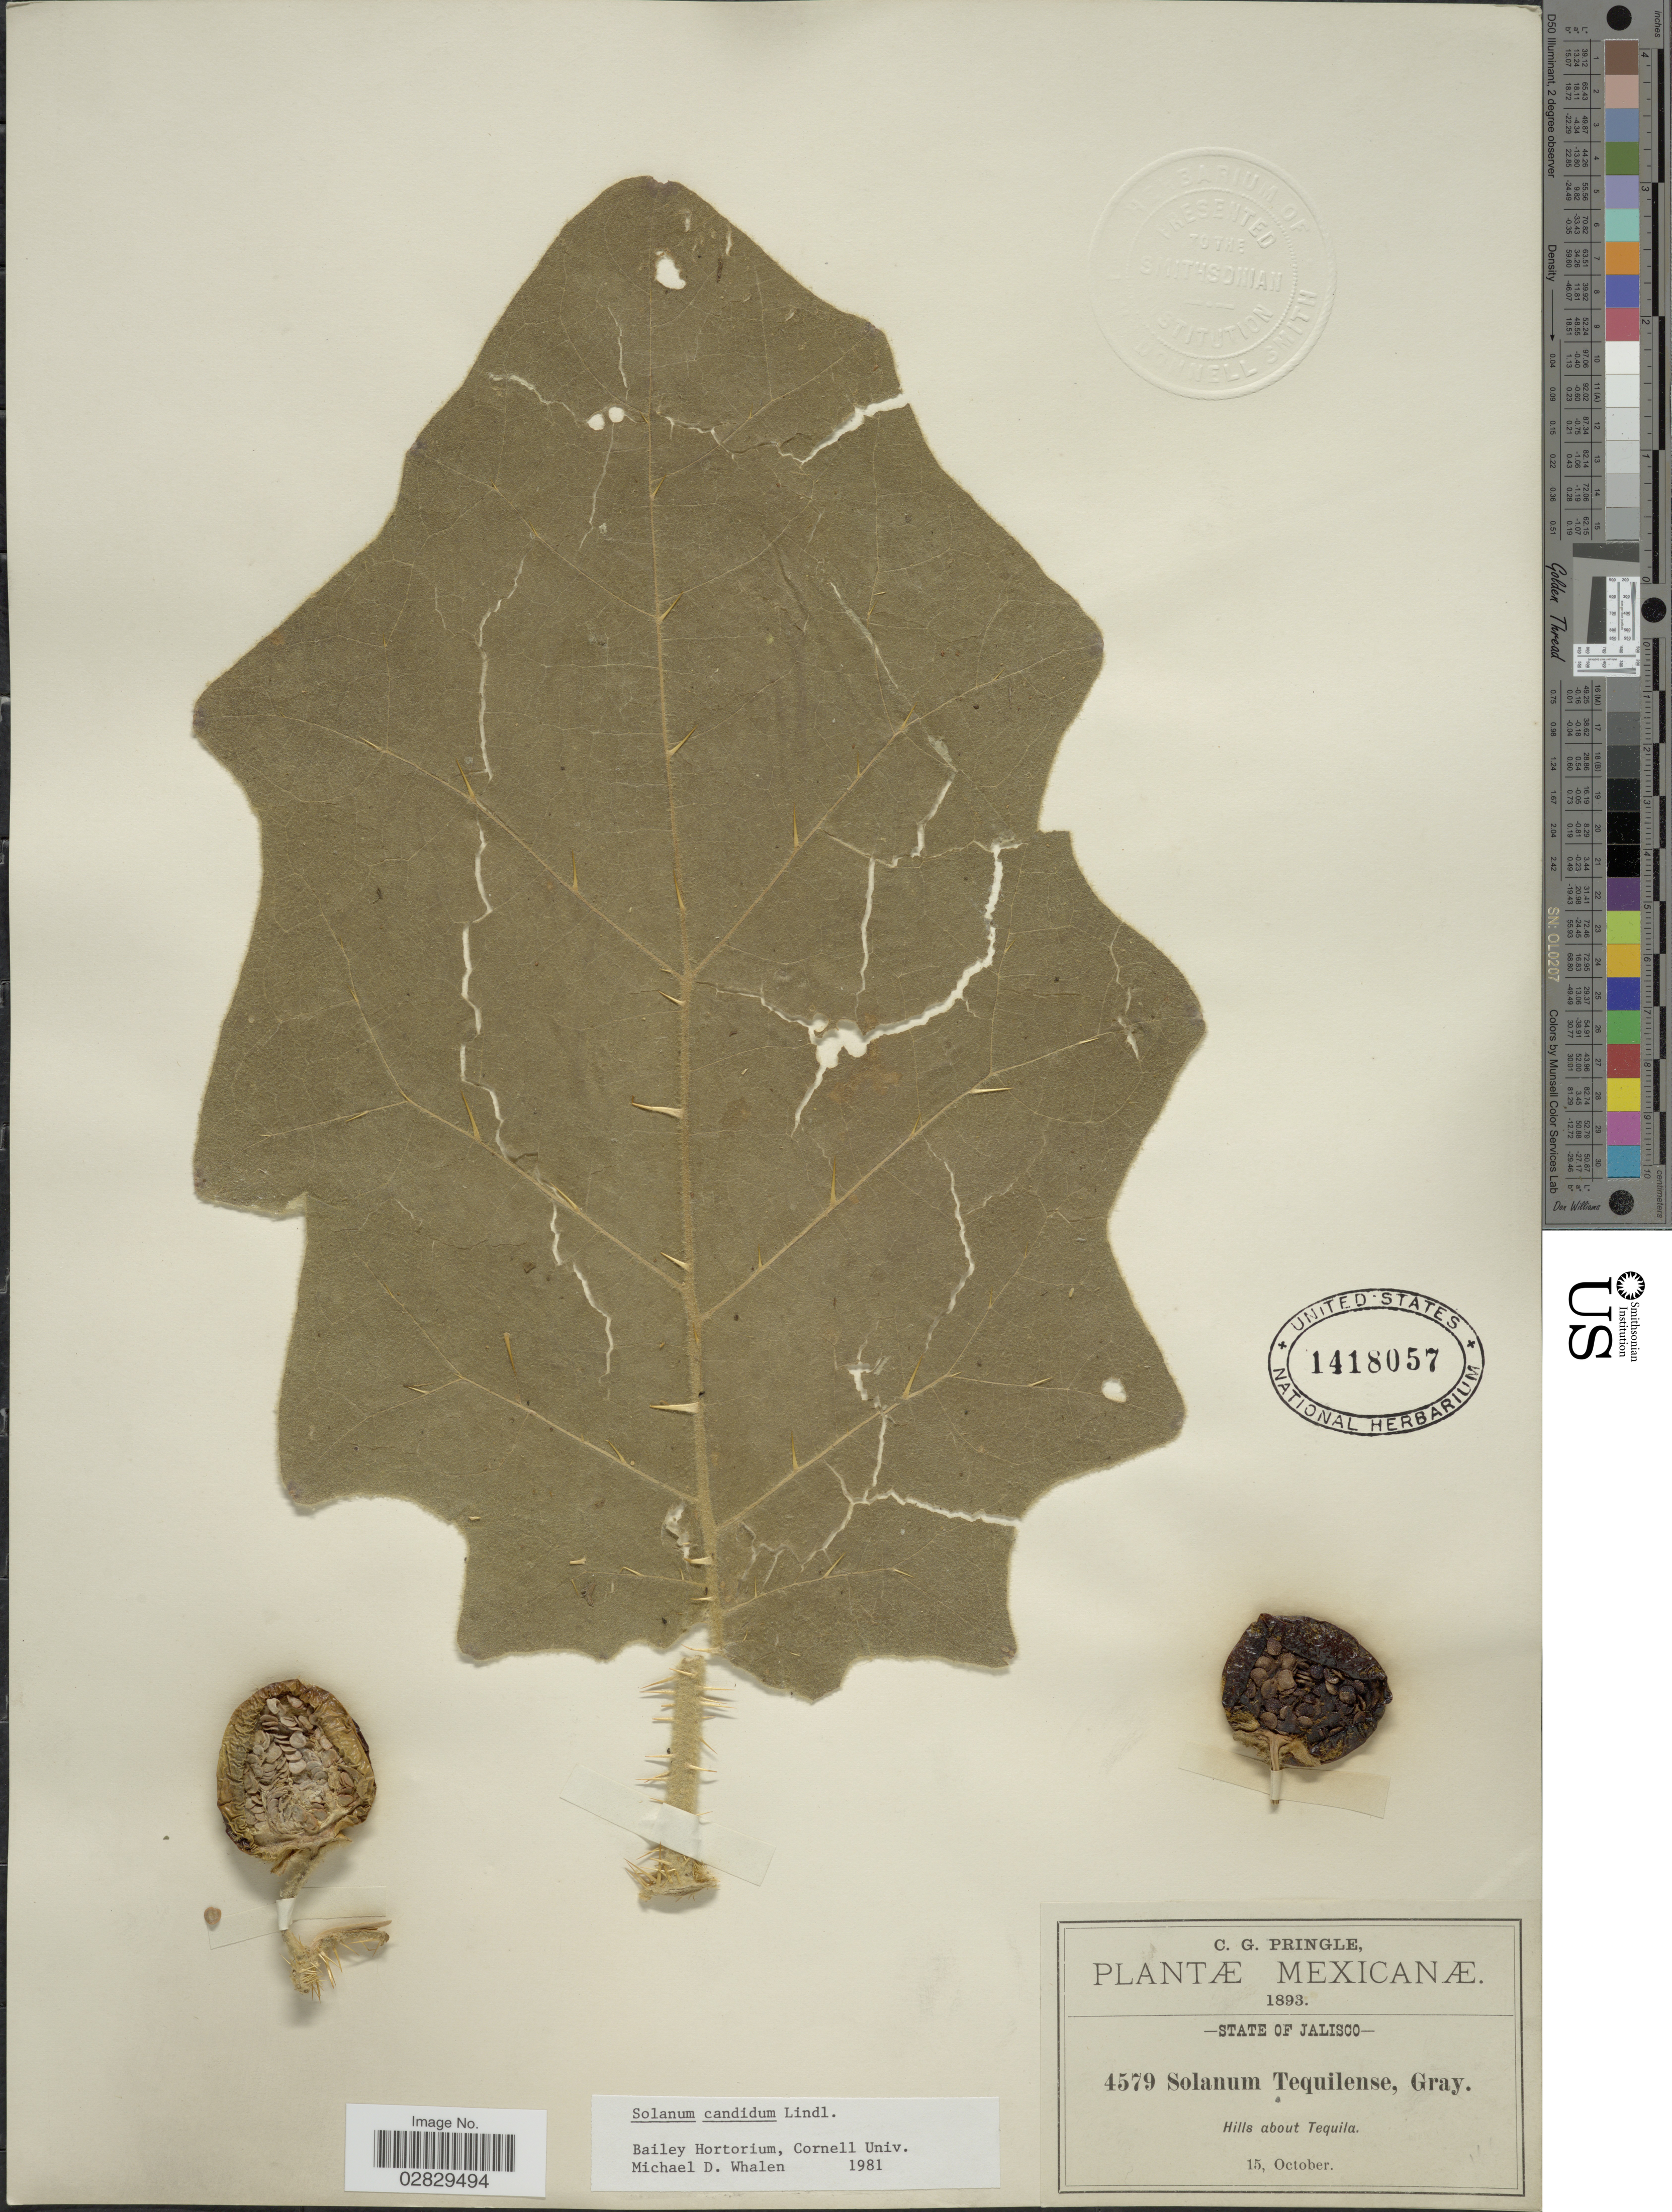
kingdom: Plantae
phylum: Tracheophyta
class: Magnoliopsida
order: Solanales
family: Solanaceae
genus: Solanum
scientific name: Solanum candidum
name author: Lindl.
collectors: C. G. Pringle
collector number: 4579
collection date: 1893-10-15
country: Mexico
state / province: Jalisco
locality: Hills about Tequila.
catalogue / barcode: US 1418057